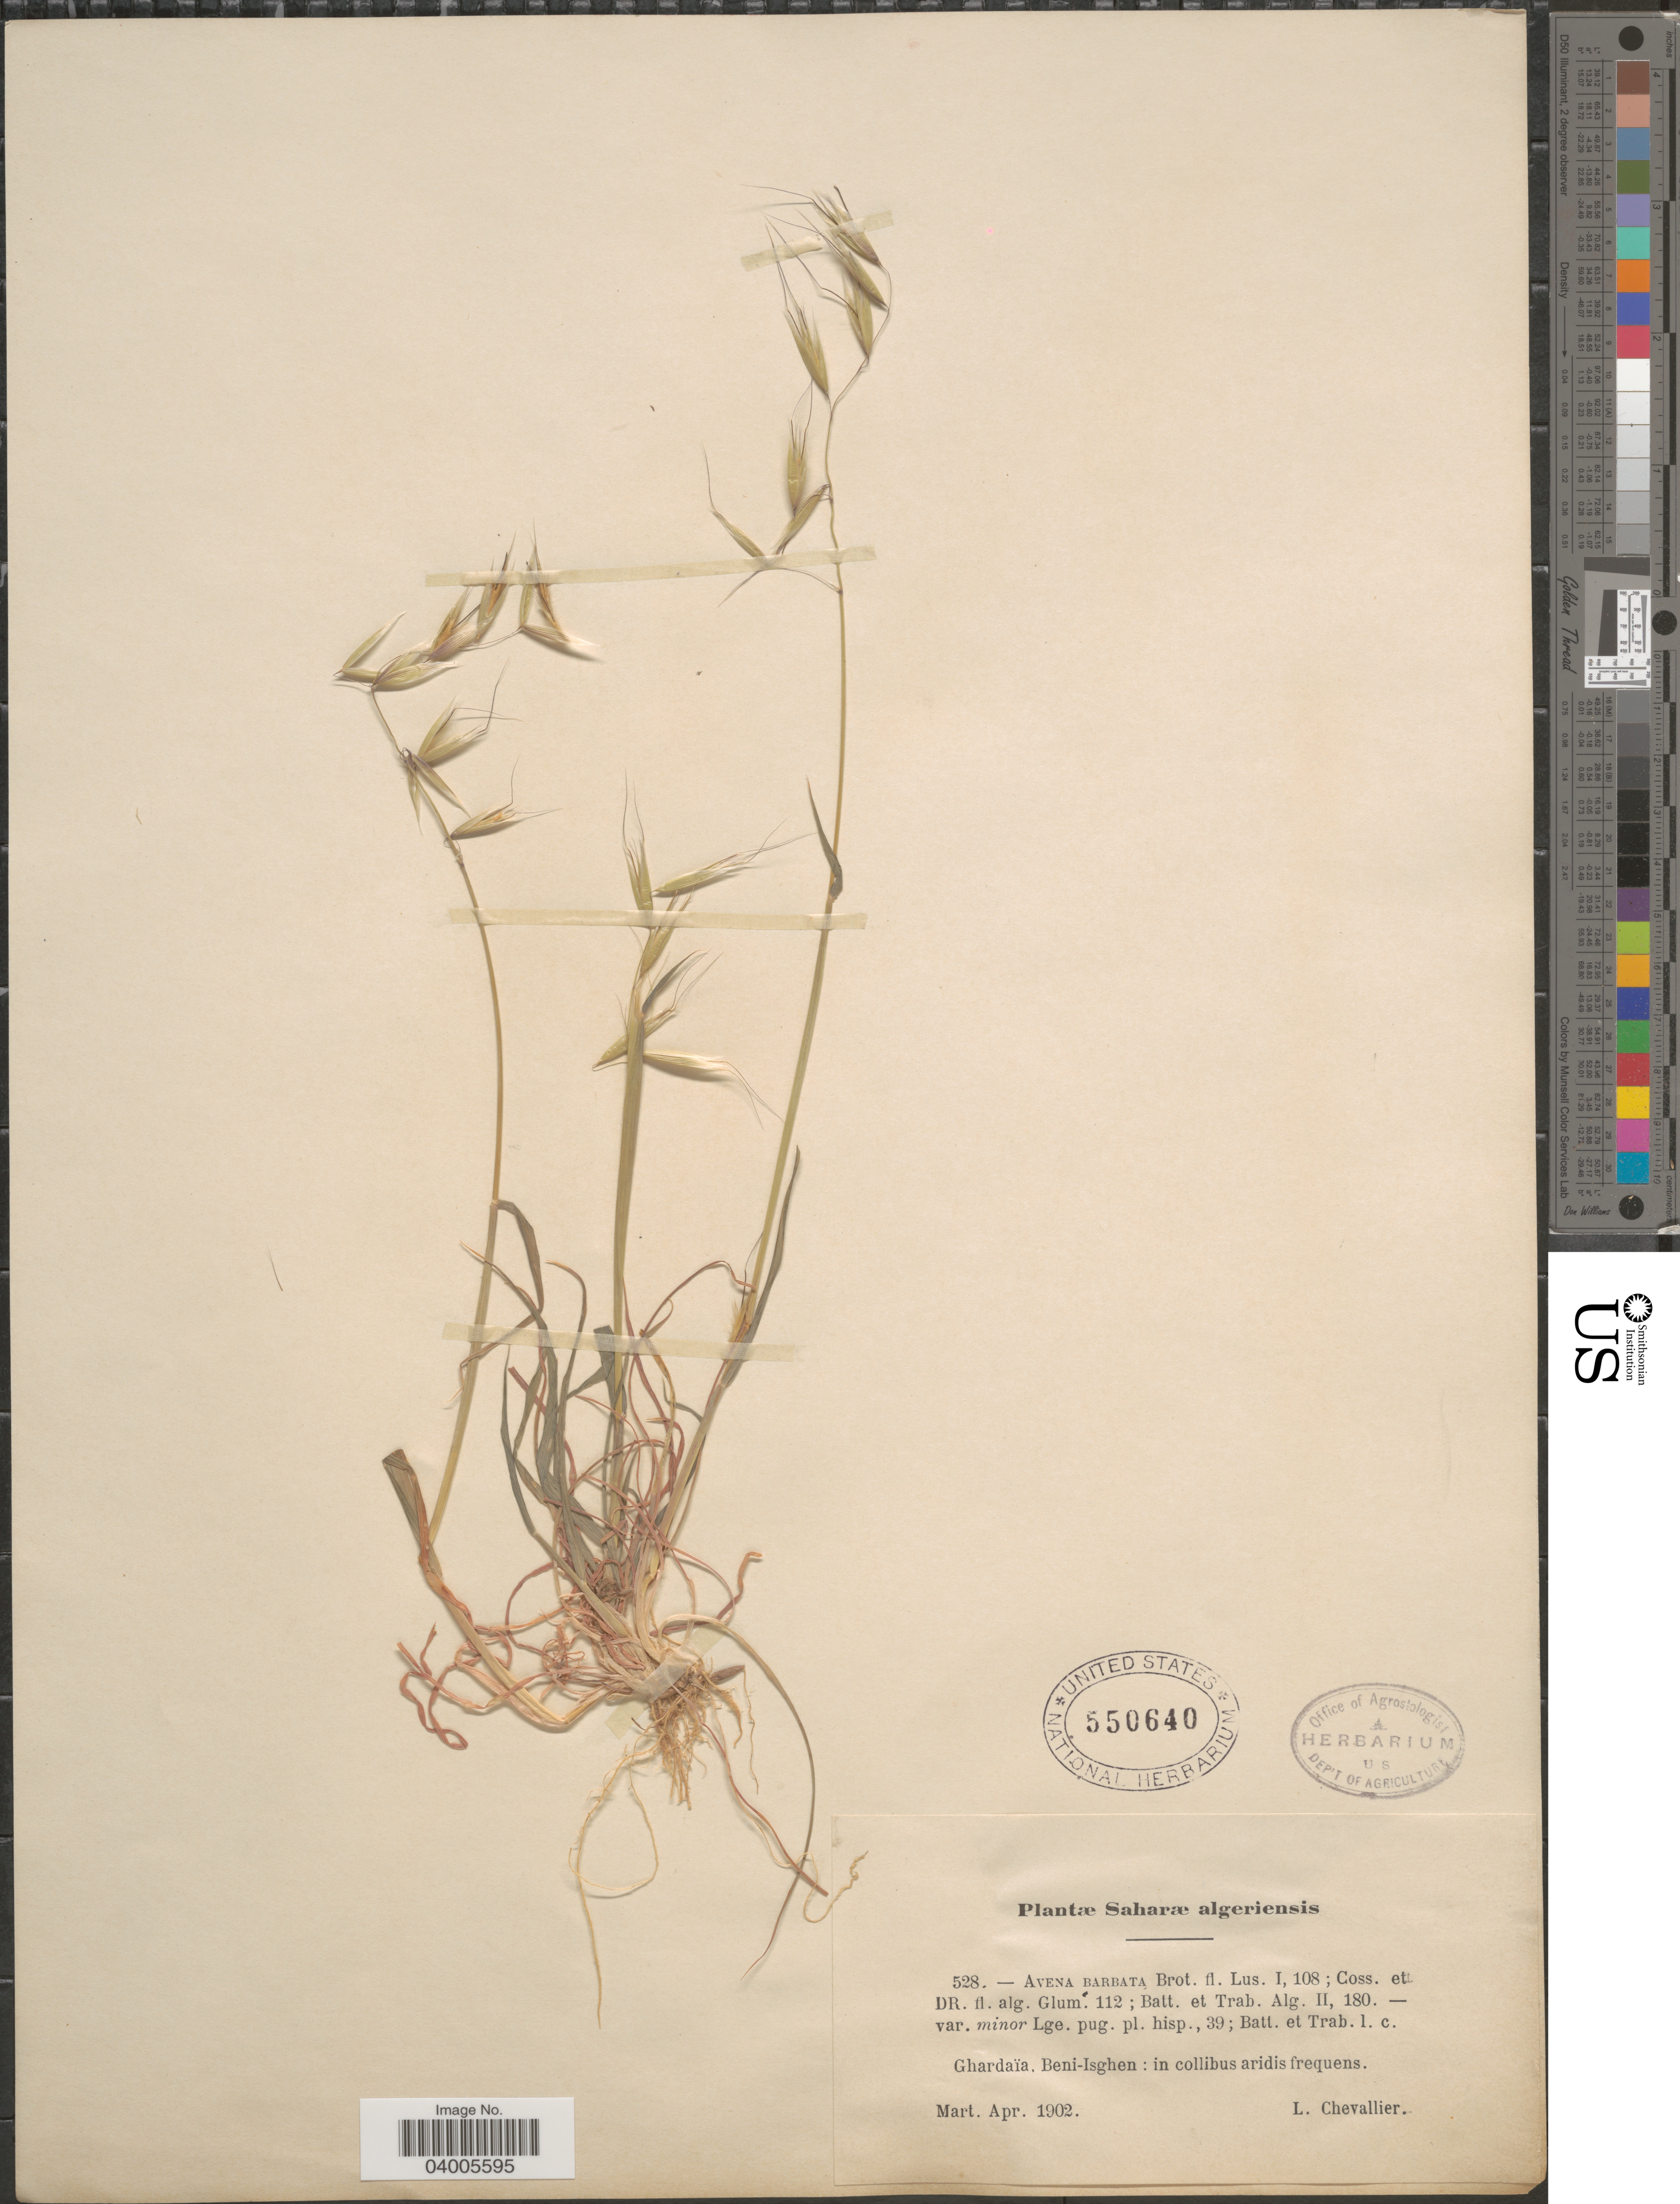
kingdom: Plantae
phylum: Tracheophyta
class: Liliopsida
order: Poales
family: Poaceae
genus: Avena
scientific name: Avena barbata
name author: Pott ex Link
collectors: L. Chevallier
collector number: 528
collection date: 1902-03/1902-04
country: Algeria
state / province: Ghardaïa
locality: Saharæ algeriensis. Beni-Isghen: in collibus aridis frequens.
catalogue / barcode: US 550640